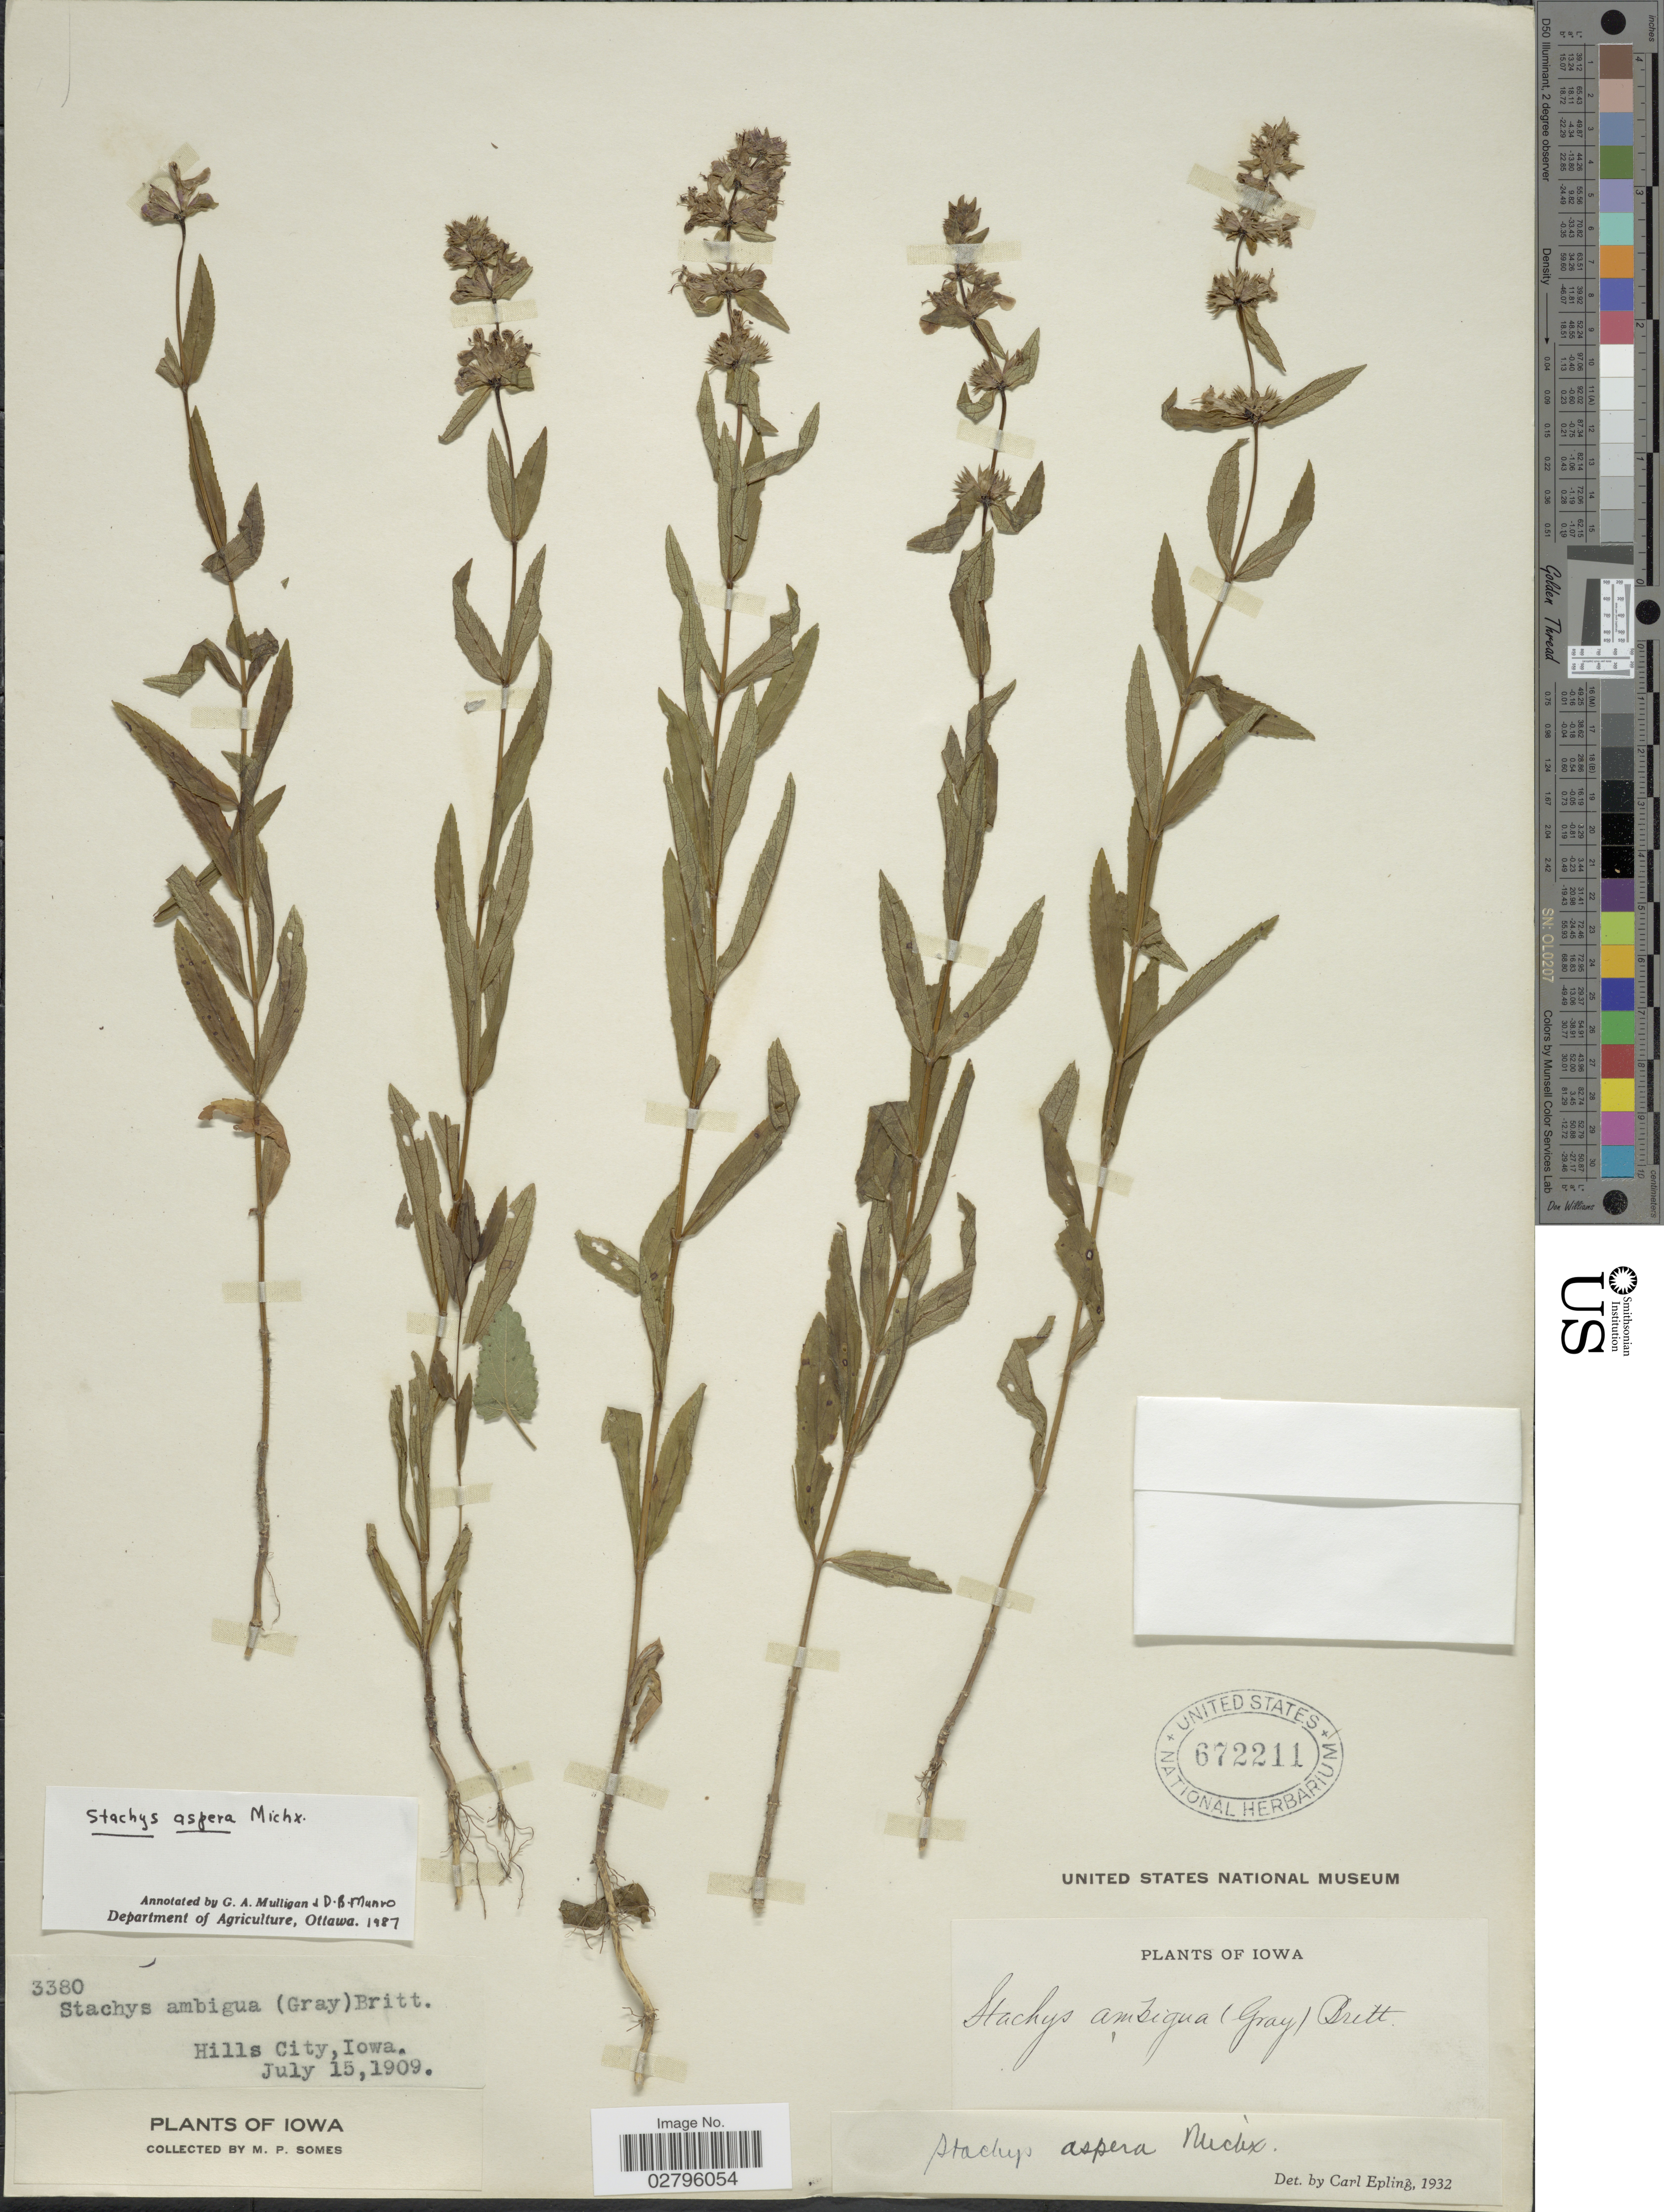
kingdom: Plantae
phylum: Tracheophyta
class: Magnoliopsida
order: Lamiales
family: Lamiaceae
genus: Stachys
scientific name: Stachys aspera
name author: Michx.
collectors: M. Somes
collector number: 3380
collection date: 1909-07-15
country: United States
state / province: Iowa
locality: Hills City.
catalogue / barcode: US 672211